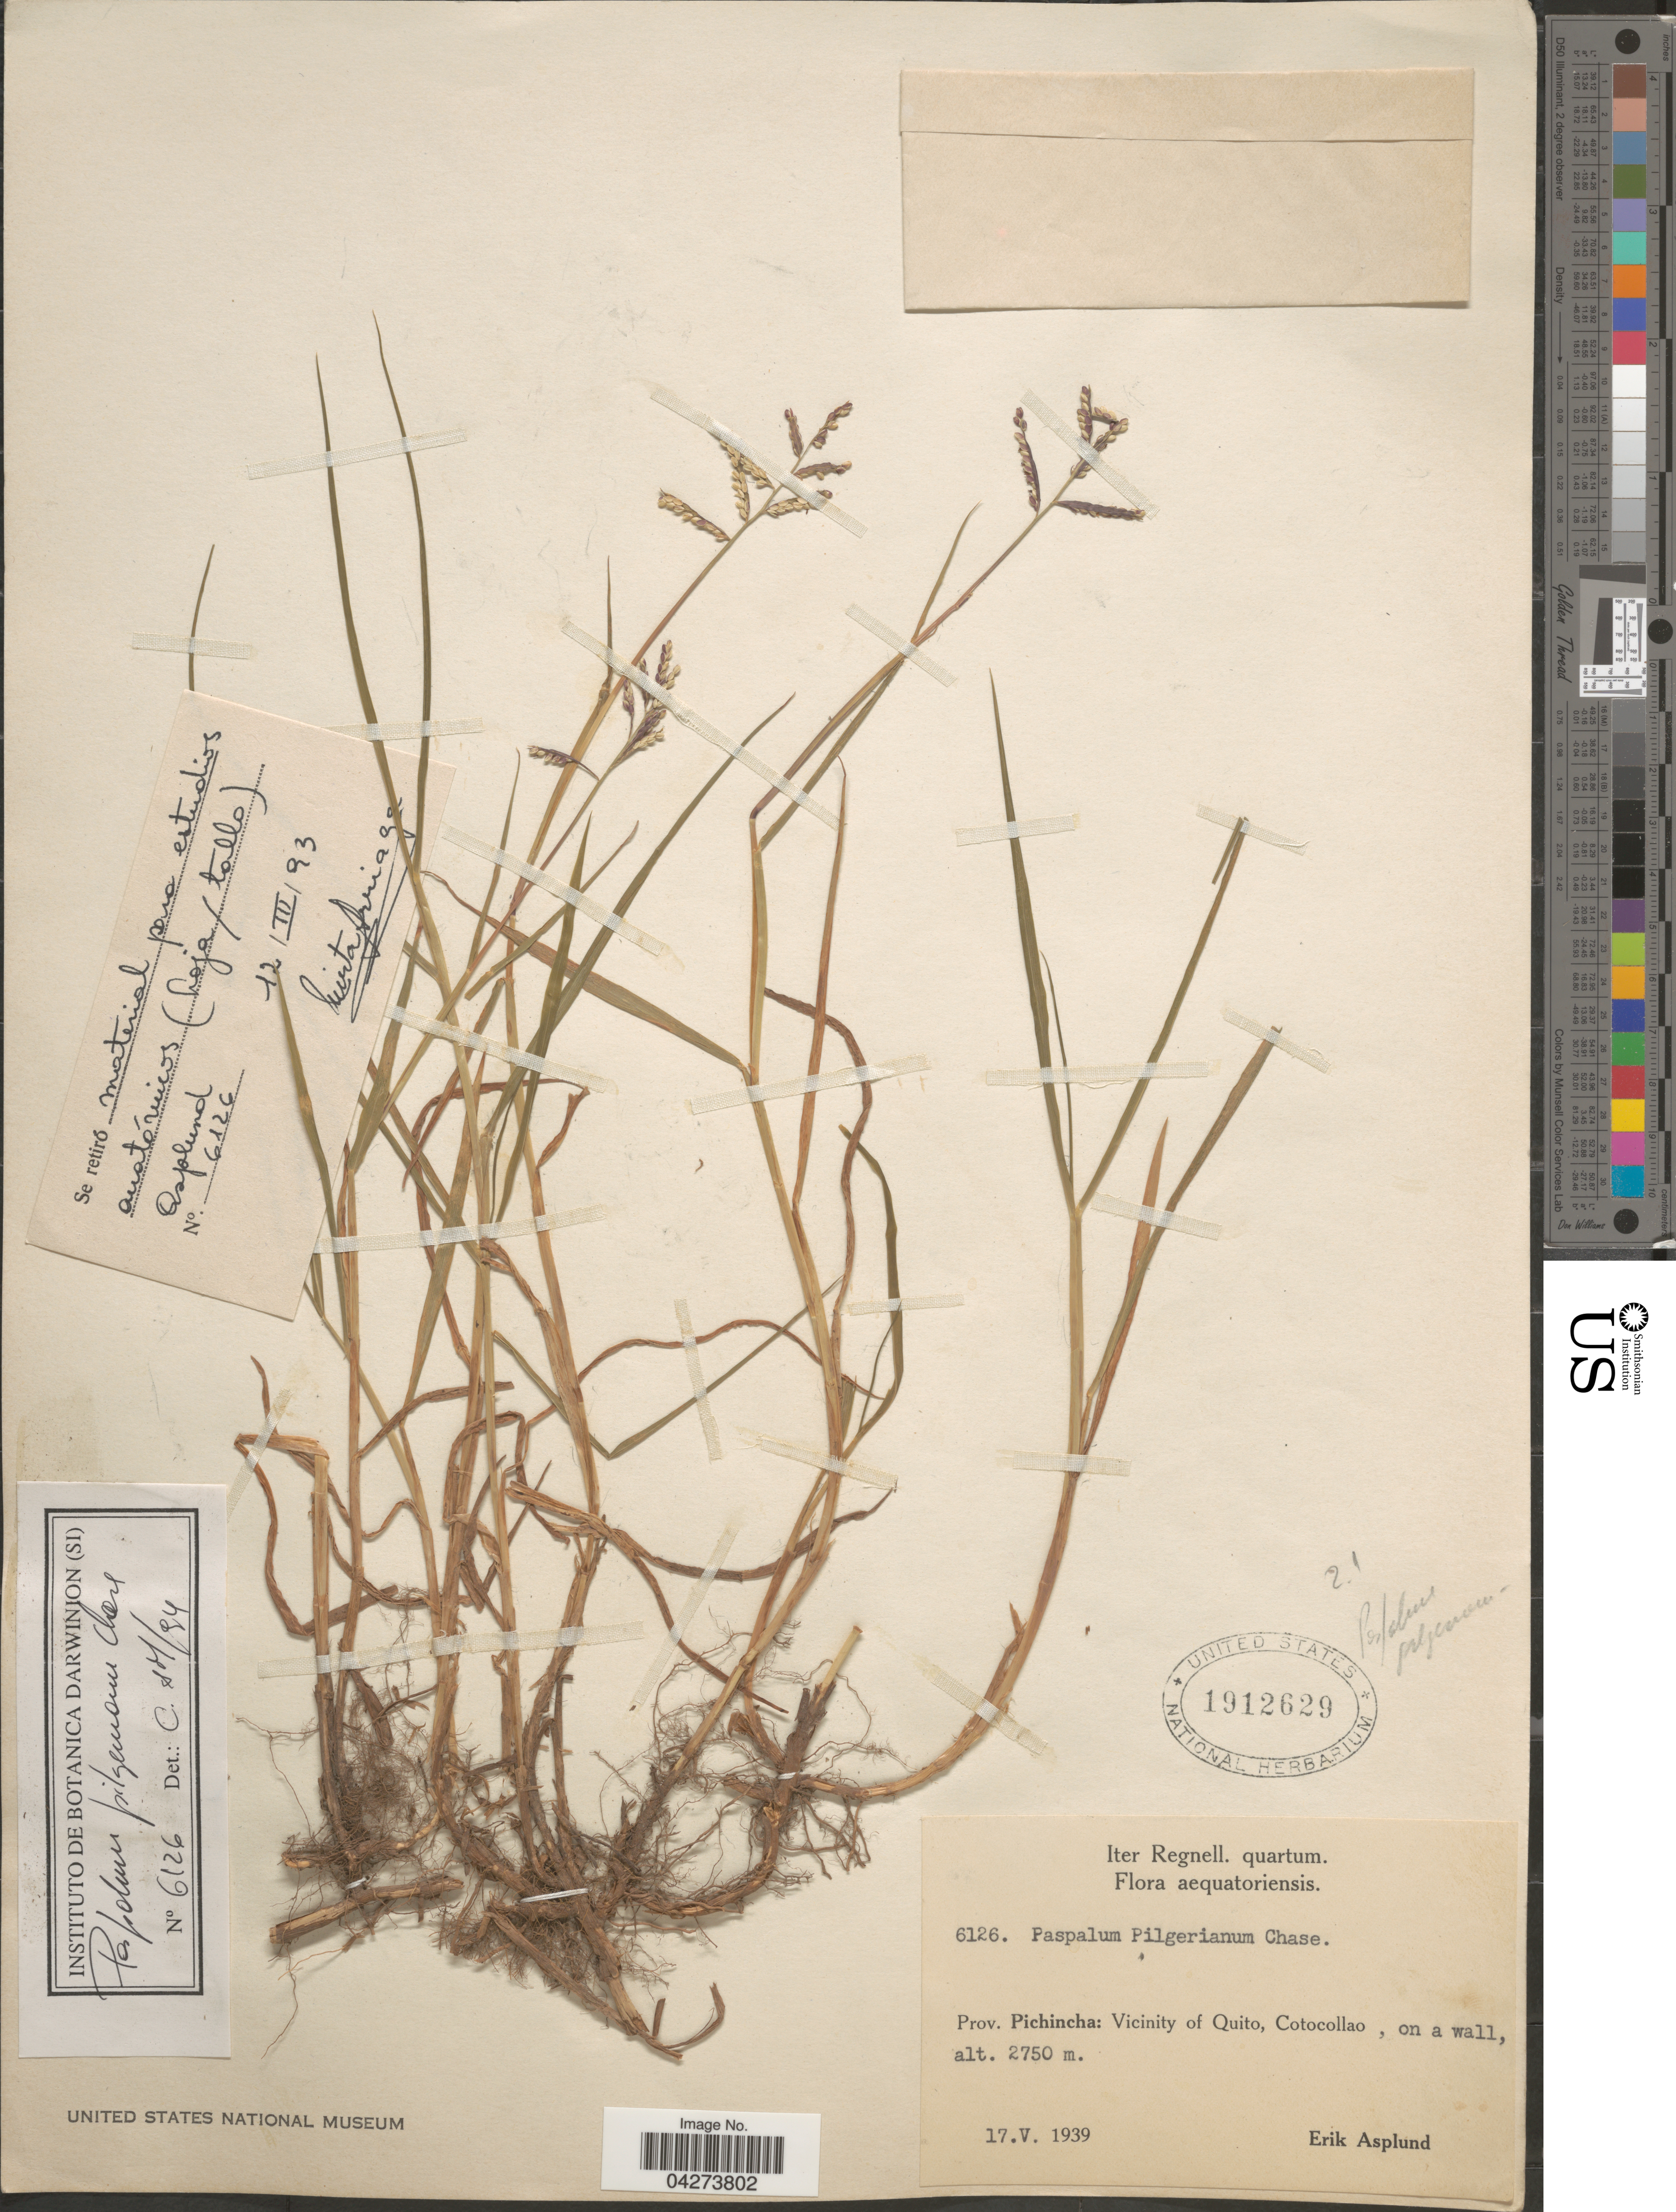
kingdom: Plantae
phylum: Tracheophyta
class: Liliopsida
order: Poales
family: Poaceae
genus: Paspalum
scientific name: Paspalum pilgerianum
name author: Chase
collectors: E. Asplund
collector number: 6126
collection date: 1939-05-17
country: Ecuador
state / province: Pichincha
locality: Iter Regnell. quartum. Prov. Pichincha: Vicinity of Quito, Cotocollao.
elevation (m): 2750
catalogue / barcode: US 1912629